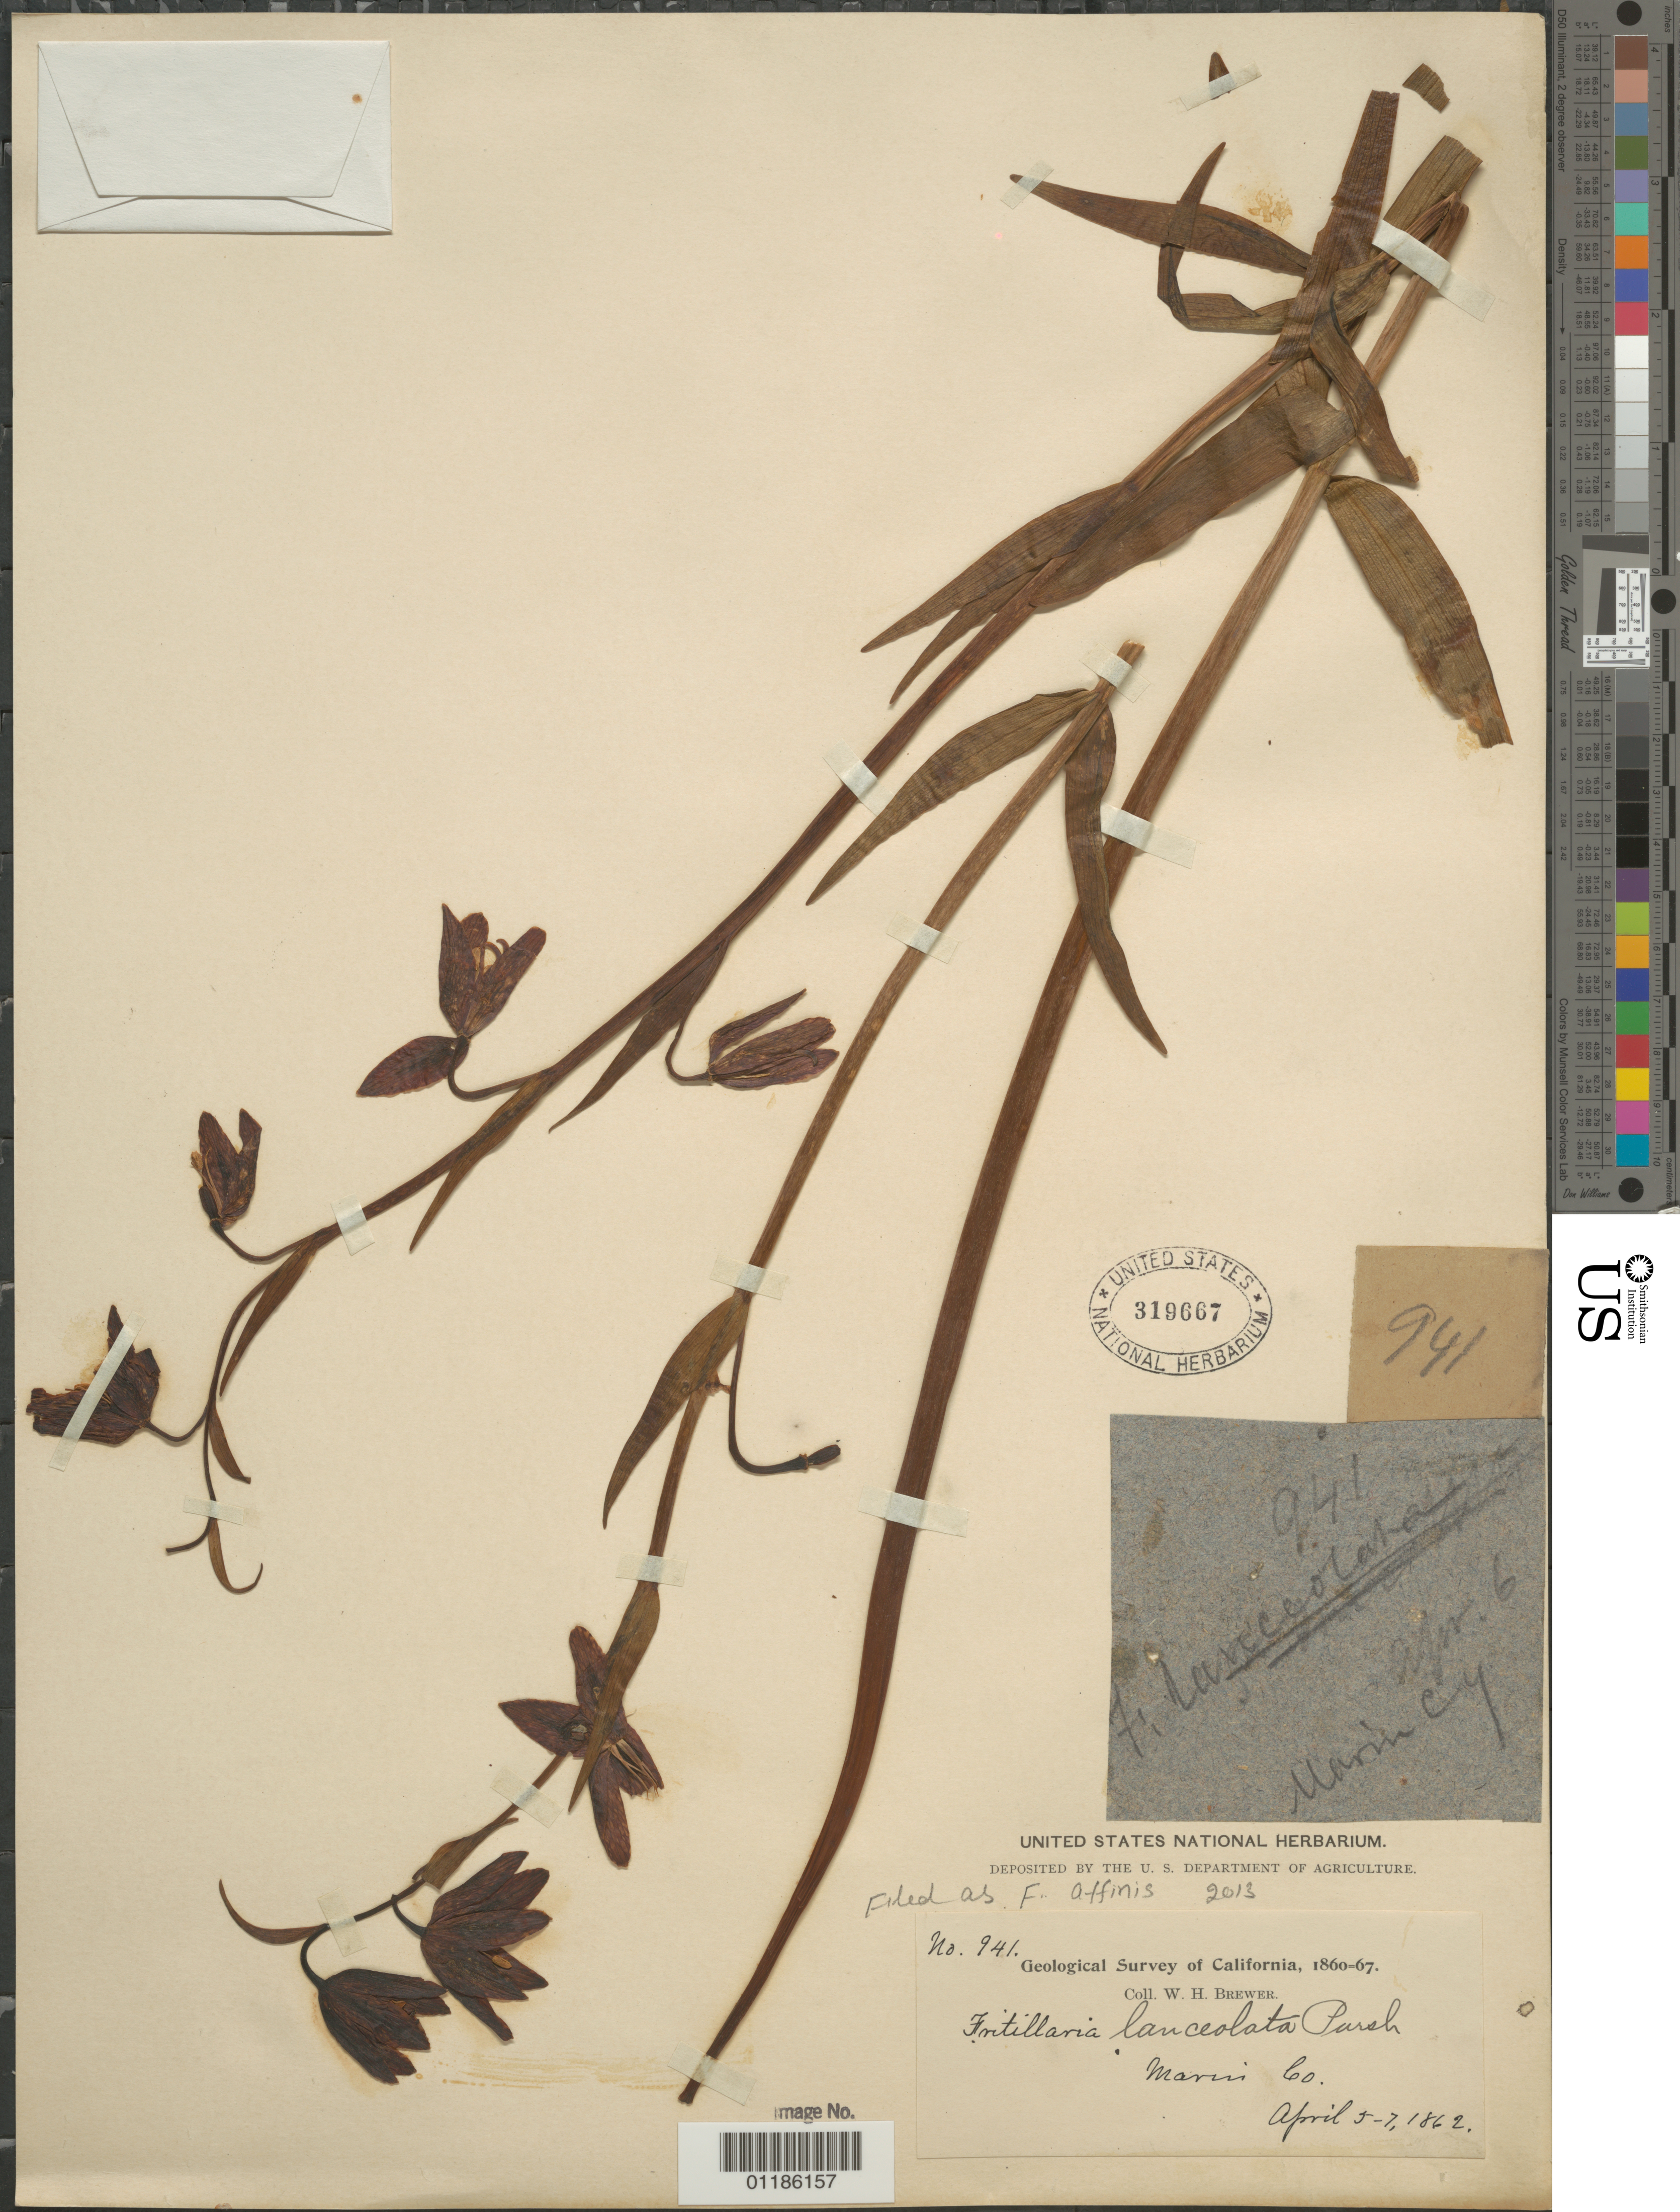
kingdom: Plantae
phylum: Tracheophyta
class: Liliopsida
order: Liliales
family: Liliaceae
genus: Fritillaria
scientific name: Fritillaria affinis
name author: (Schult. & Schult. f.) Sealy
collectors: W. H. Brewer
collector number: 941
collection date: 1862-04-05/1862-04-07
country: United States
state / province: California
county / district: Marin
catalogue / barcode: US 319667